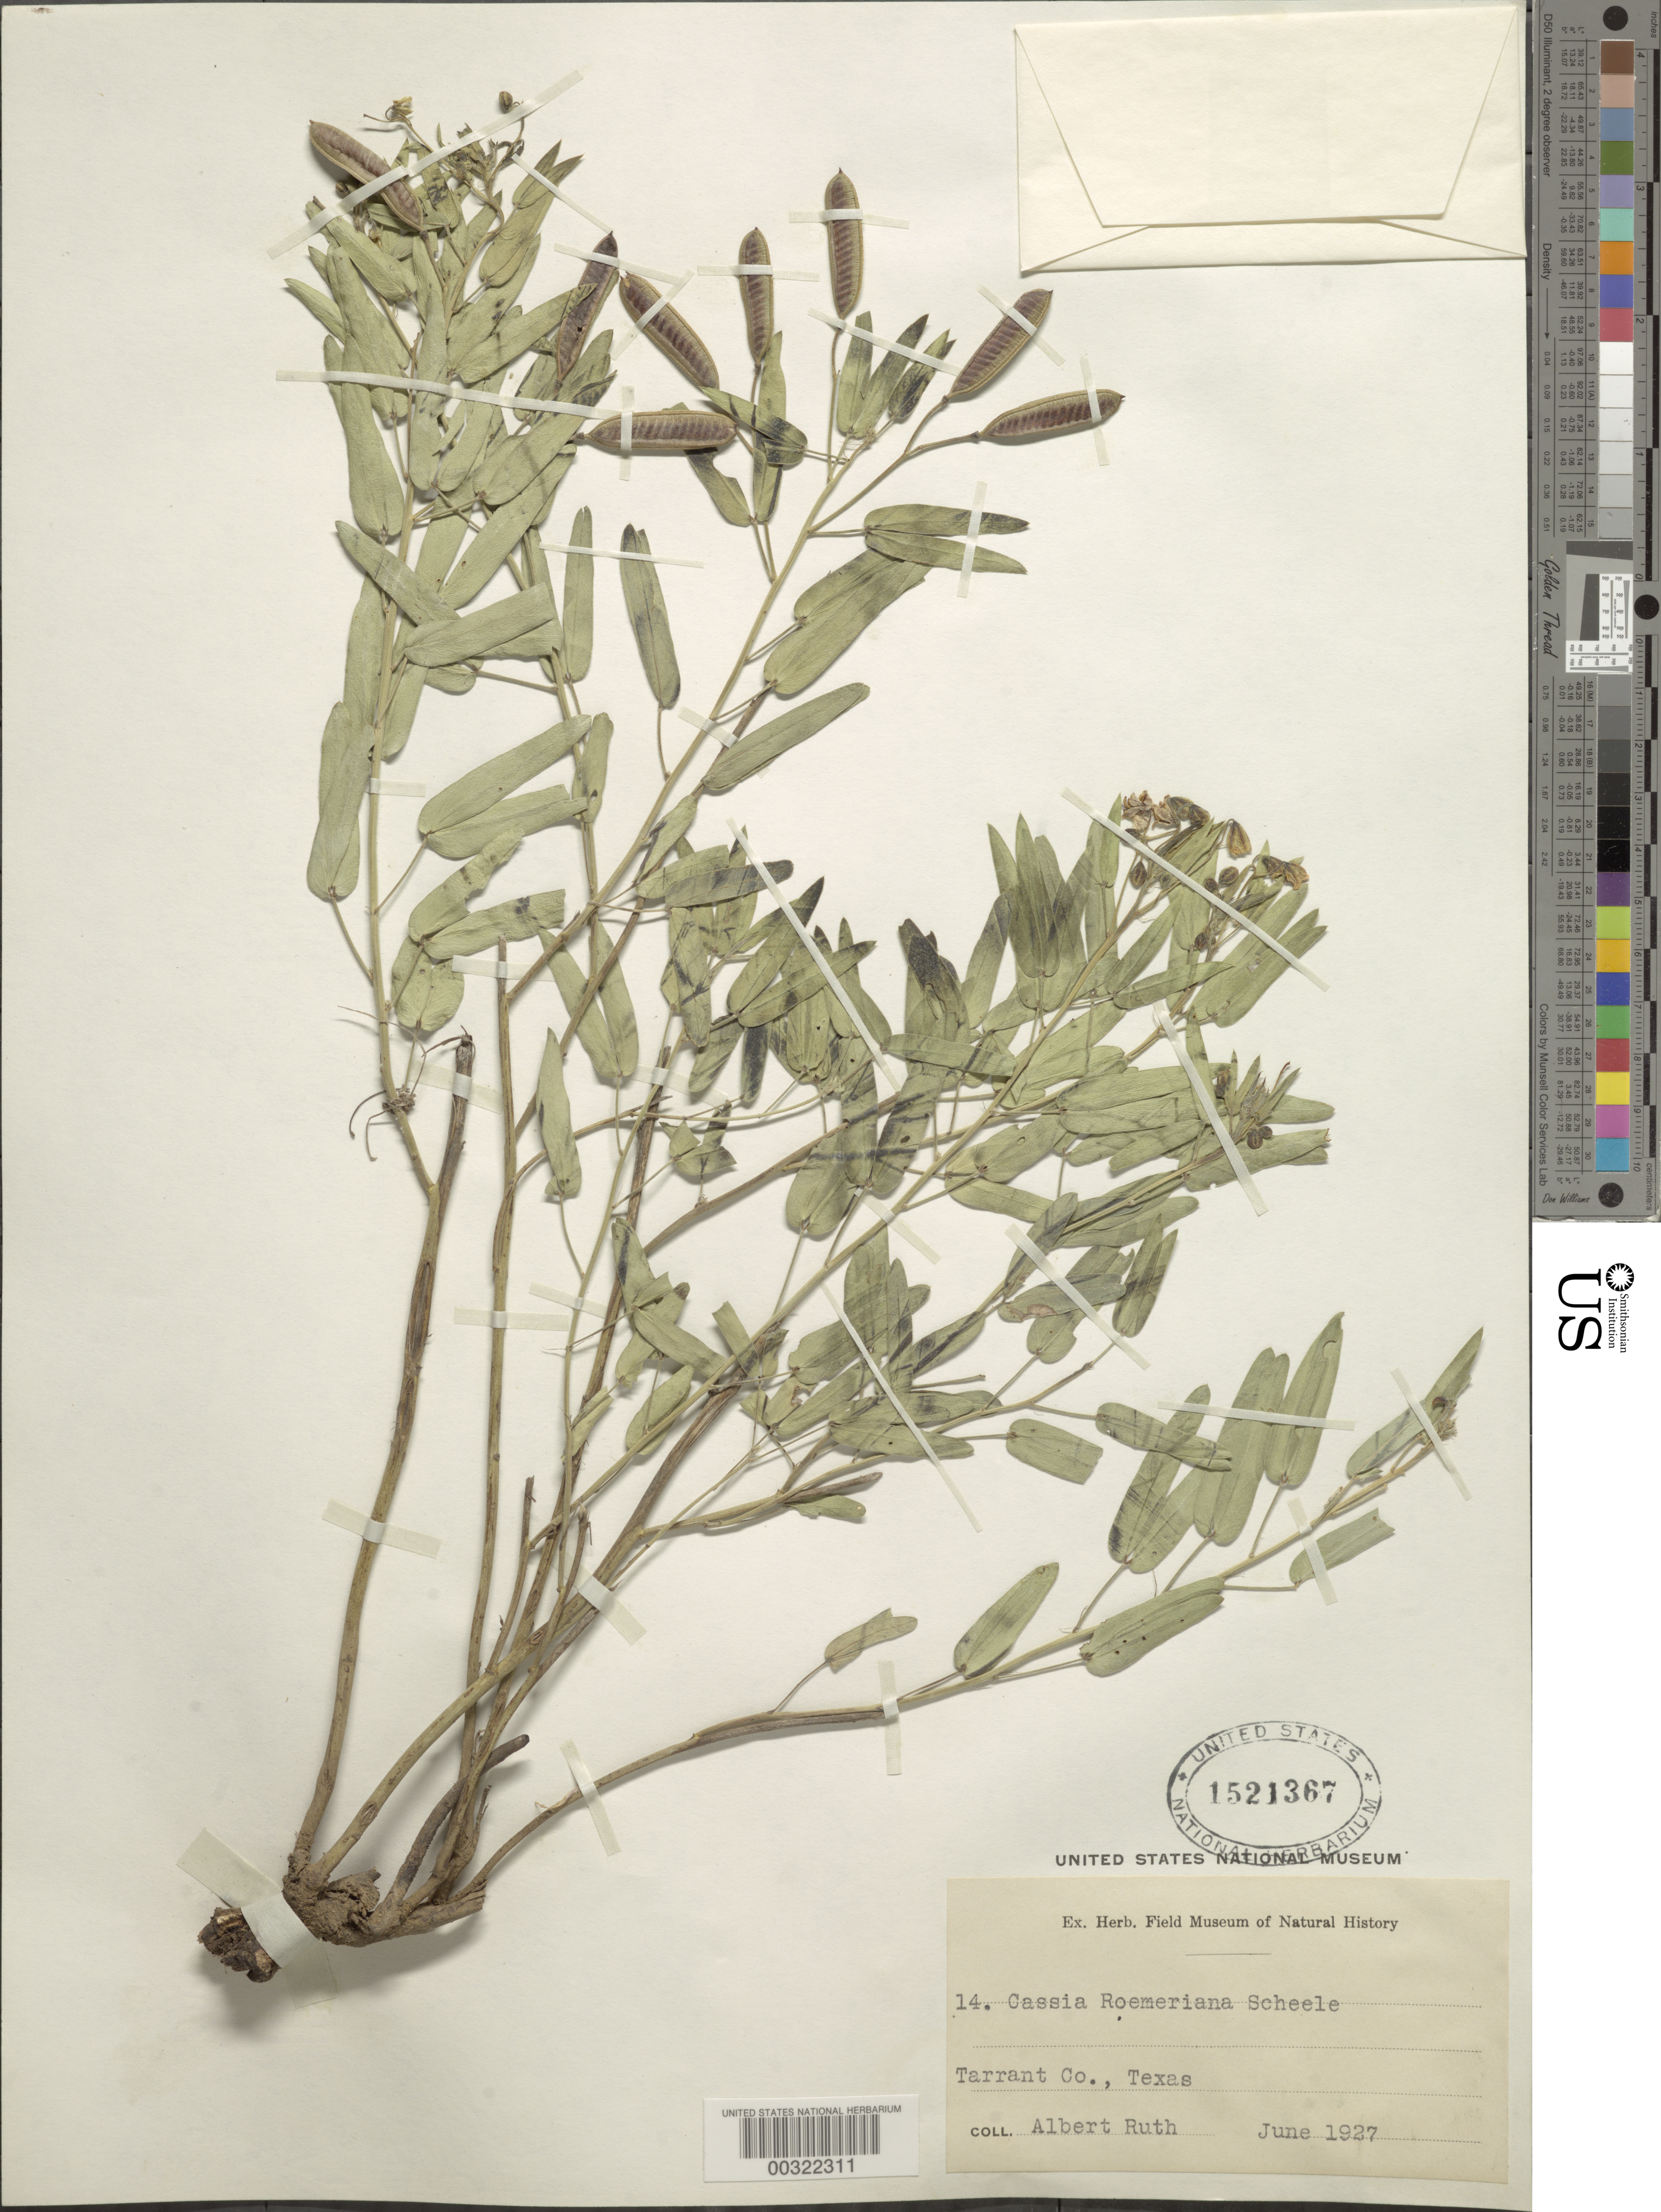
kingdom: Plantae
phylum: Tracheophyta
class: Magnoliopsida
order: Fabales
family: Fabaceae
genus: Senna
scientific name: Senna roemeriana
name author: (Scheele) H.S. Irwin & Barneby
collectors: A. Ruth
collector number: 14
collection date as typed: Jun 1927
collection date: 1927-06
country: United States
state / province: Texas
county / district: Tarrant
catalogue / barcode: US 1521367